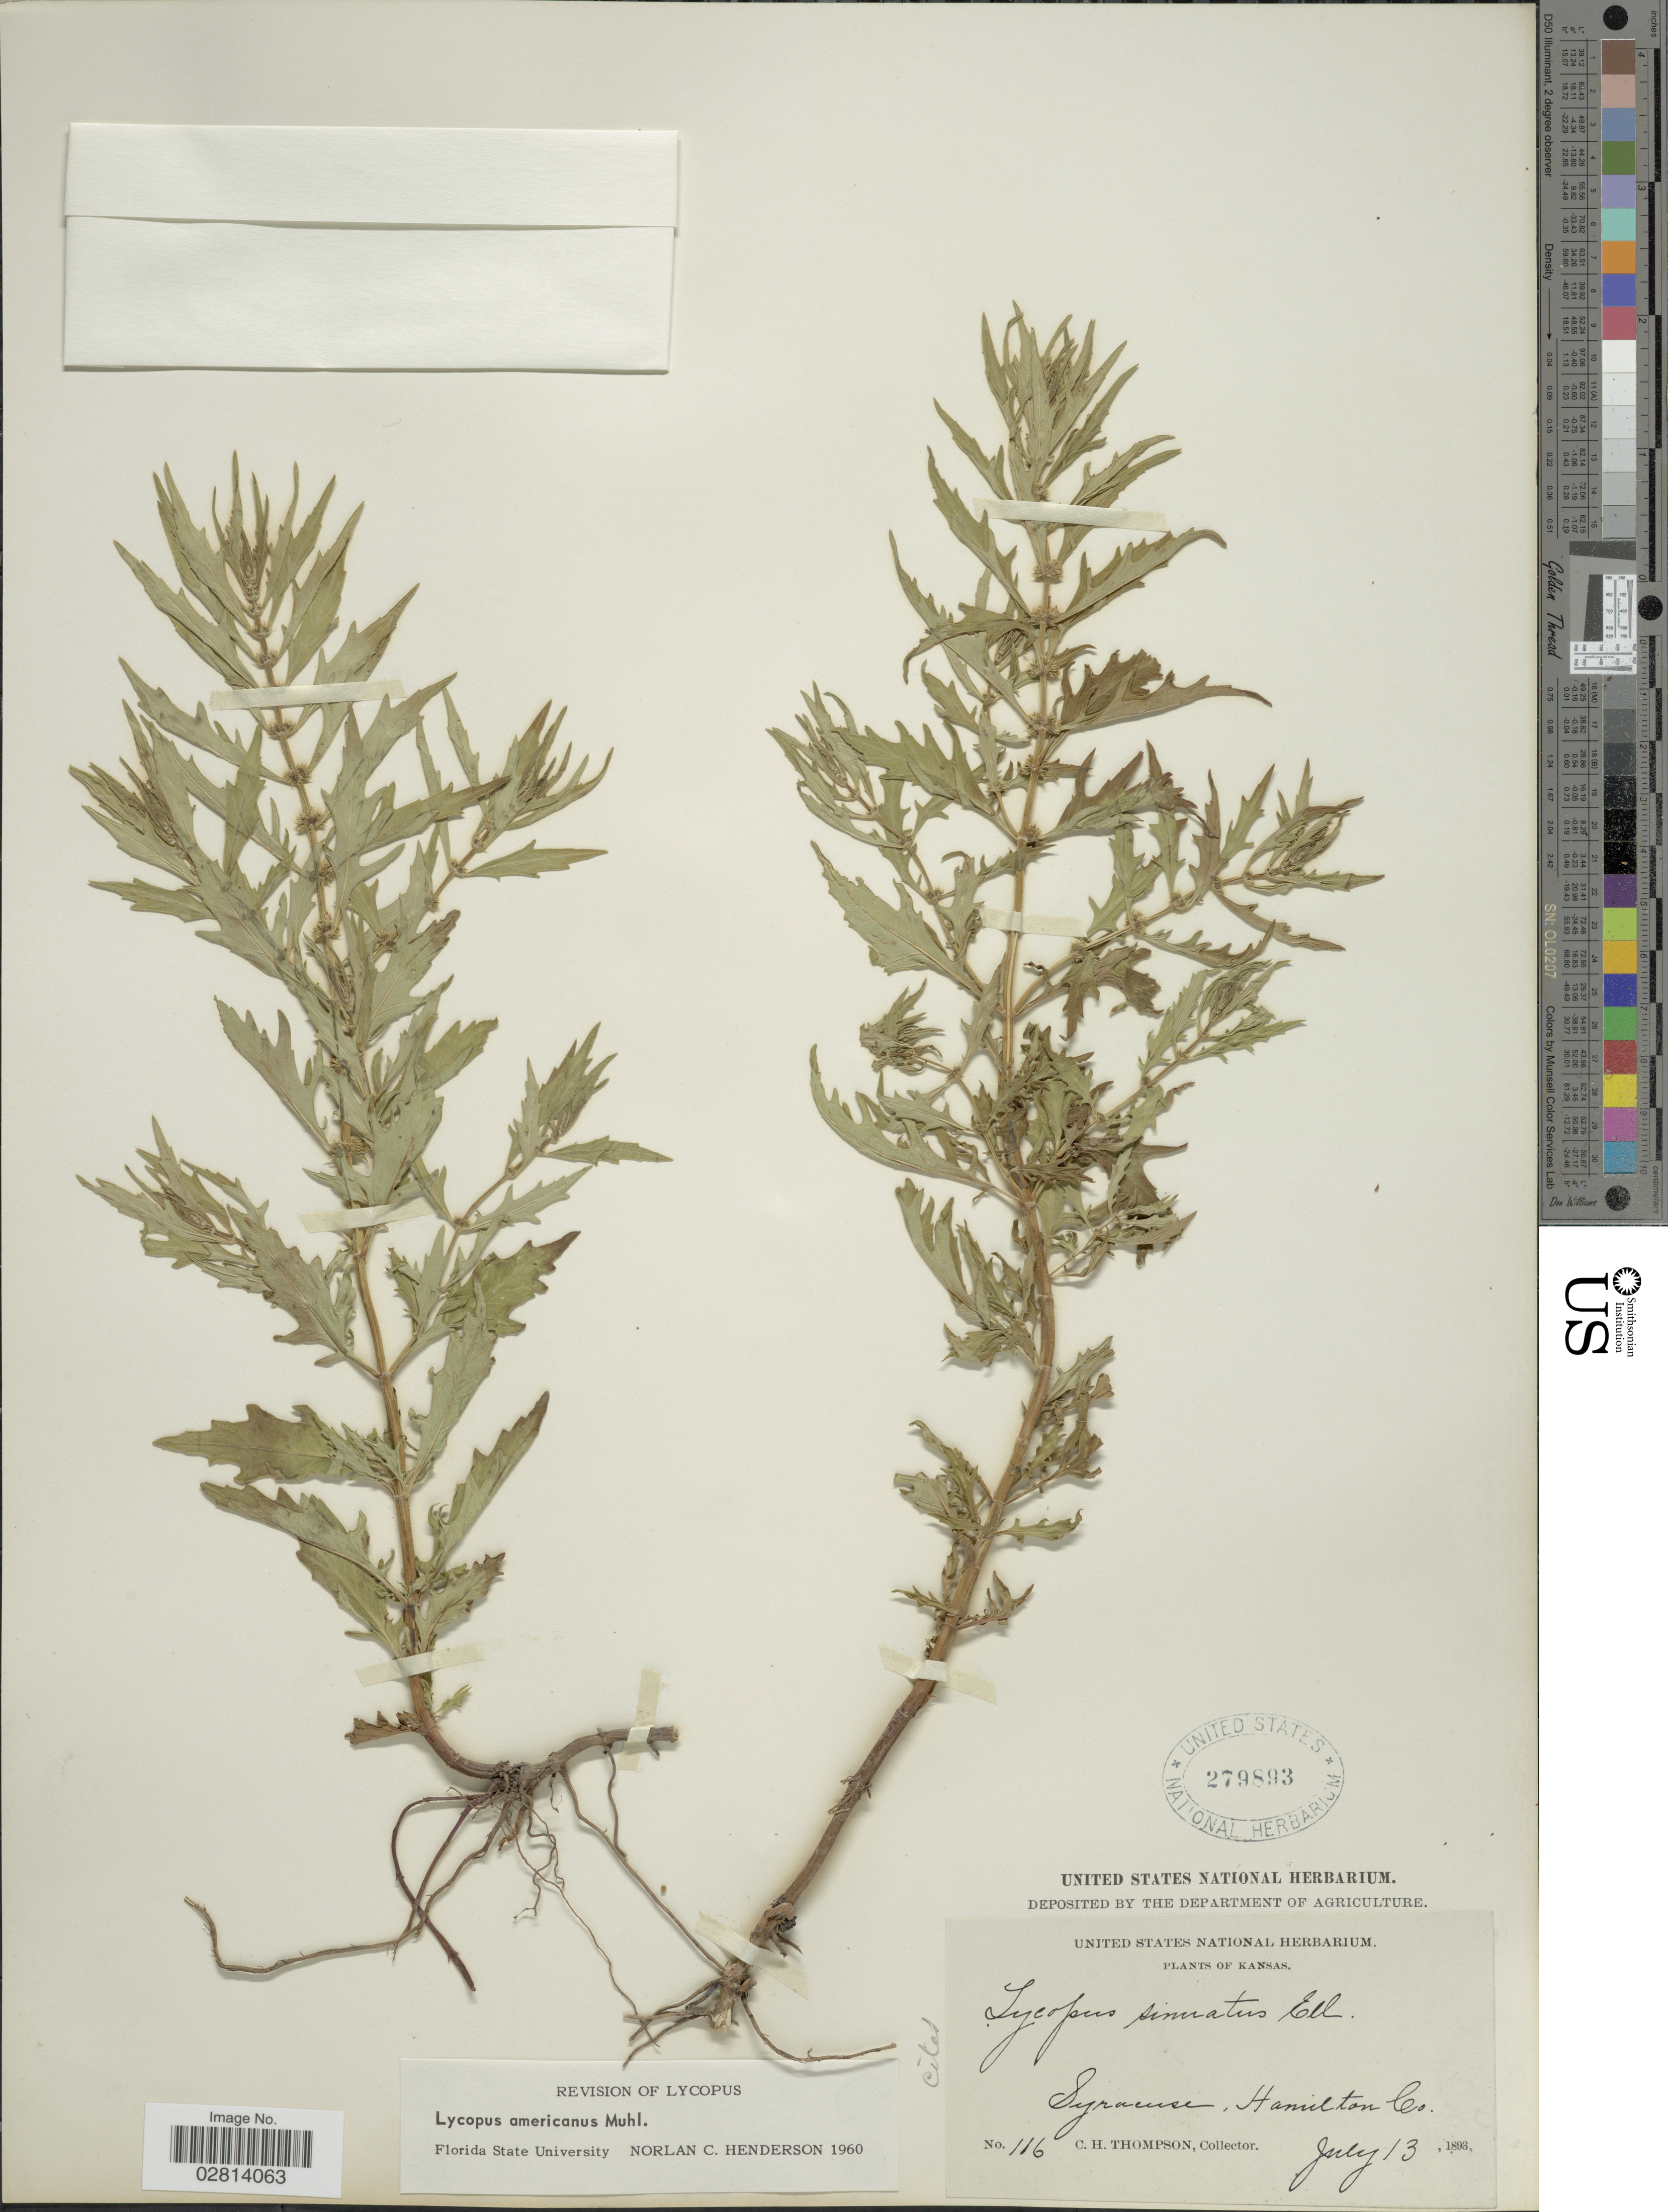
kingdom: Plantae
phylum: Tracheophyta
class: Magnoliopsida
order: Lamiales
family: Lamiaceae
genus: Lycopus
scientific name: Lycopus americanus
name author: Muhl. ex W.P.C. Barton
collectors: C. H. Thompson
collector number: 116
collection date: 1893-07-13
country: United States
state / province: Kansas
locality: Kansas, Syracuse, Hamilton Co.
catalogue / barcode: US 279893